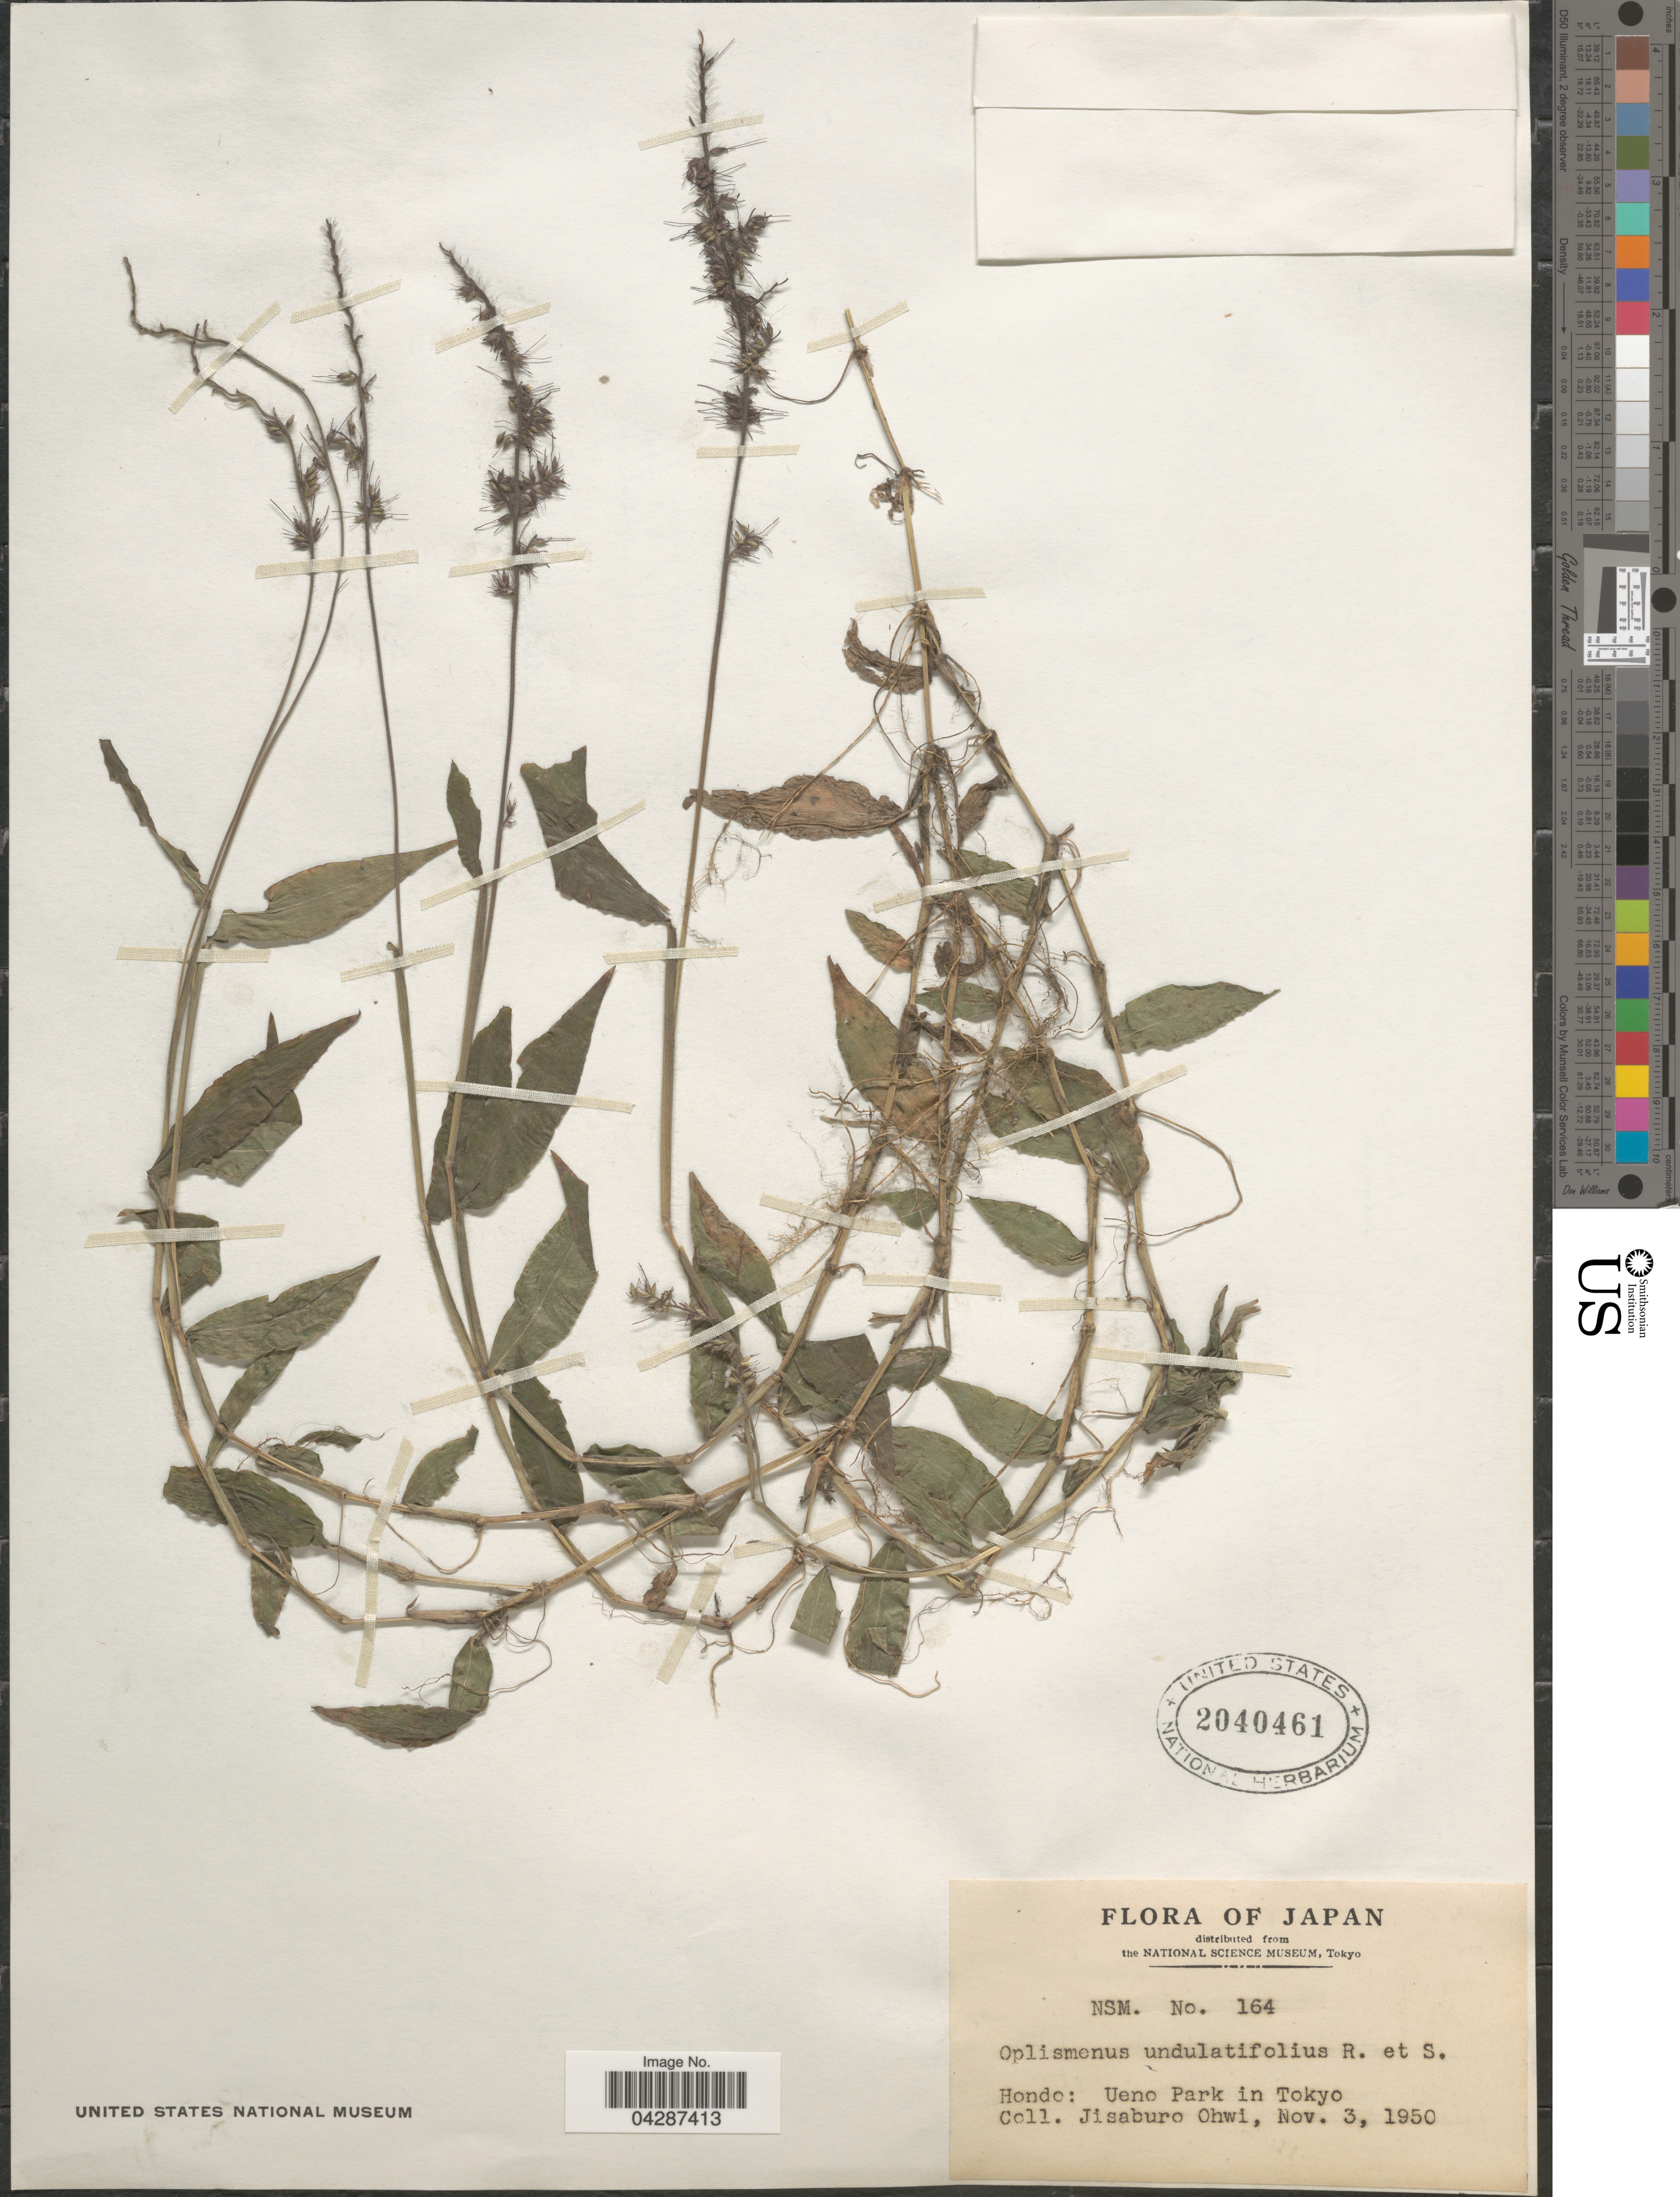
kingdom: Plantae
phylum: Tracheophyta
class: Liliopsida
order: Poales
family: Poaceae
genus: Oplismenus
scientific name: Oplismenus undulatifolius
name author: (Ard.) P. Beauv.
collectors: J. Ohwi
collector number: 164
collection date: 1950-11-03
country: Japan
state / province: Tokyo, Federal City of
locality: Hondo: Ueno Park in Tokyo.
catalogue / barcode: US 2040461